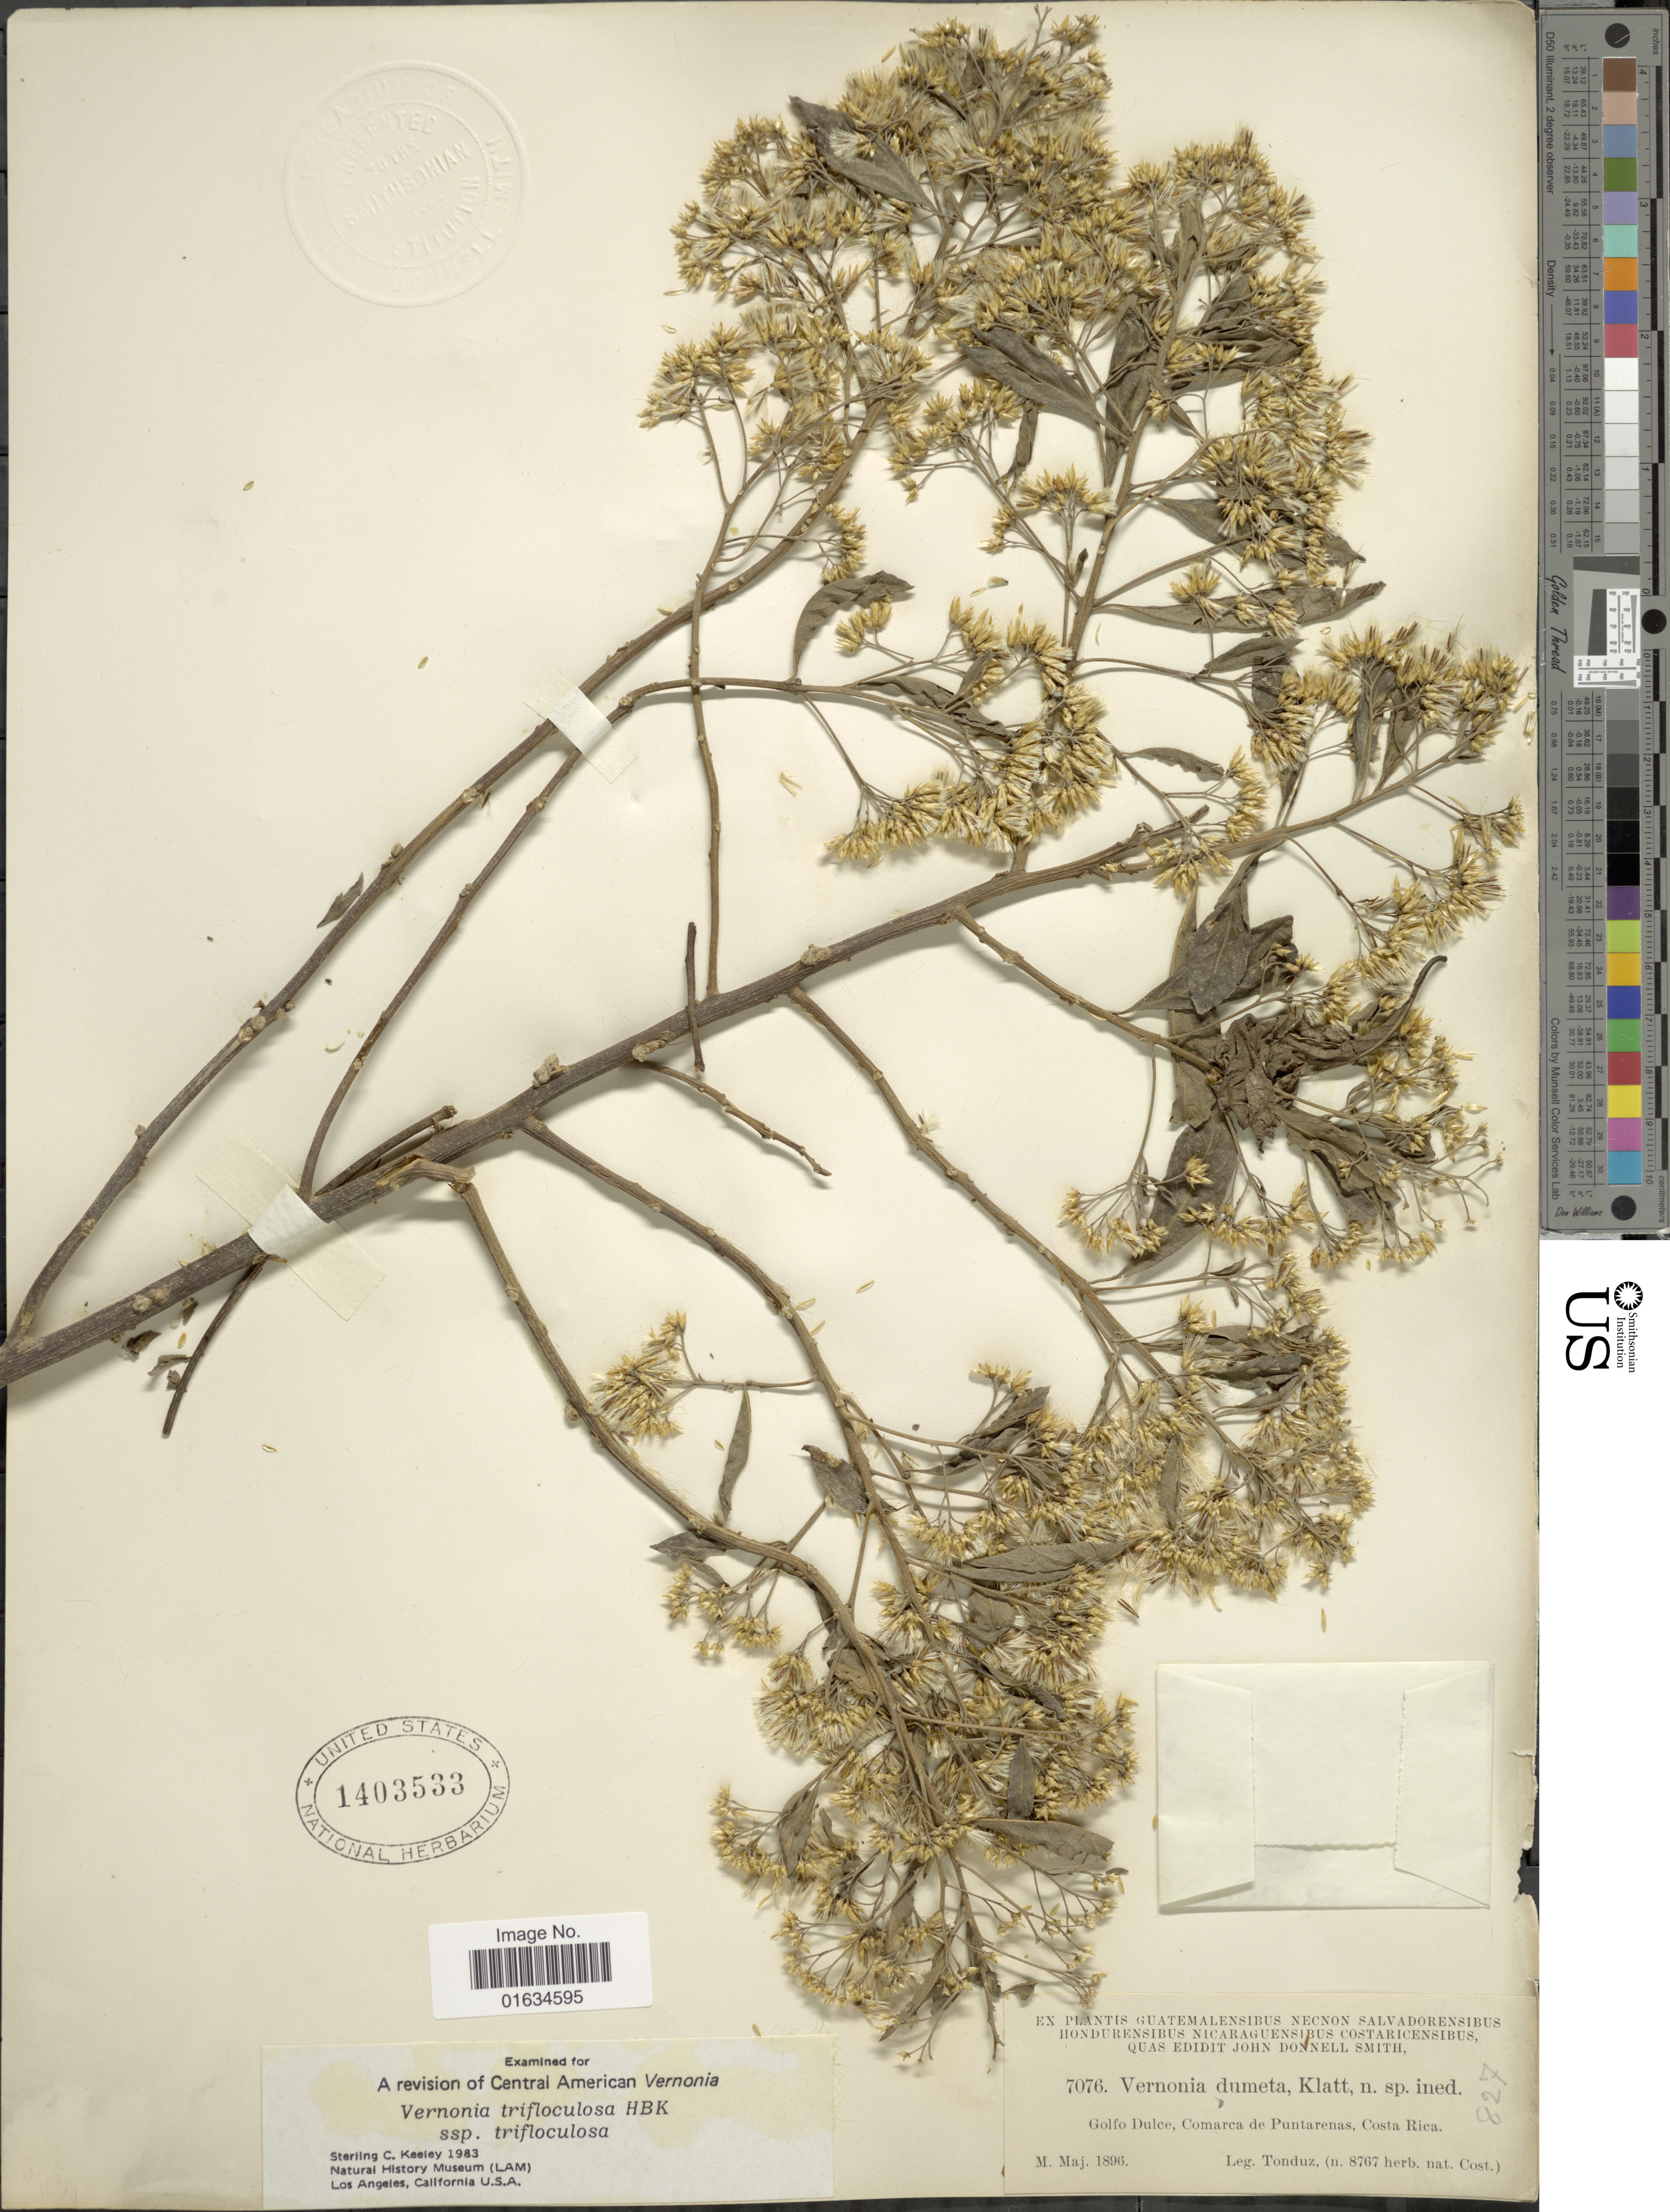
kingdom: Plantae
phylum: Tracheophyta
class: Magnoliopsida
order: Asterales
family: Asteraceae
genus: Eremosis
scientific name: Eremosis triflosculosa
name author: (Kunth) Gleason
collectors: A. Tonduz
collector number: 8767 herb. nat. Cost.?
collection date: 1896-05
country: Costa Rica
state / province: Puntarenas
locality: Golfo Dulce, Comarca de Puntarenas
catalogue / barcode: US 1403533